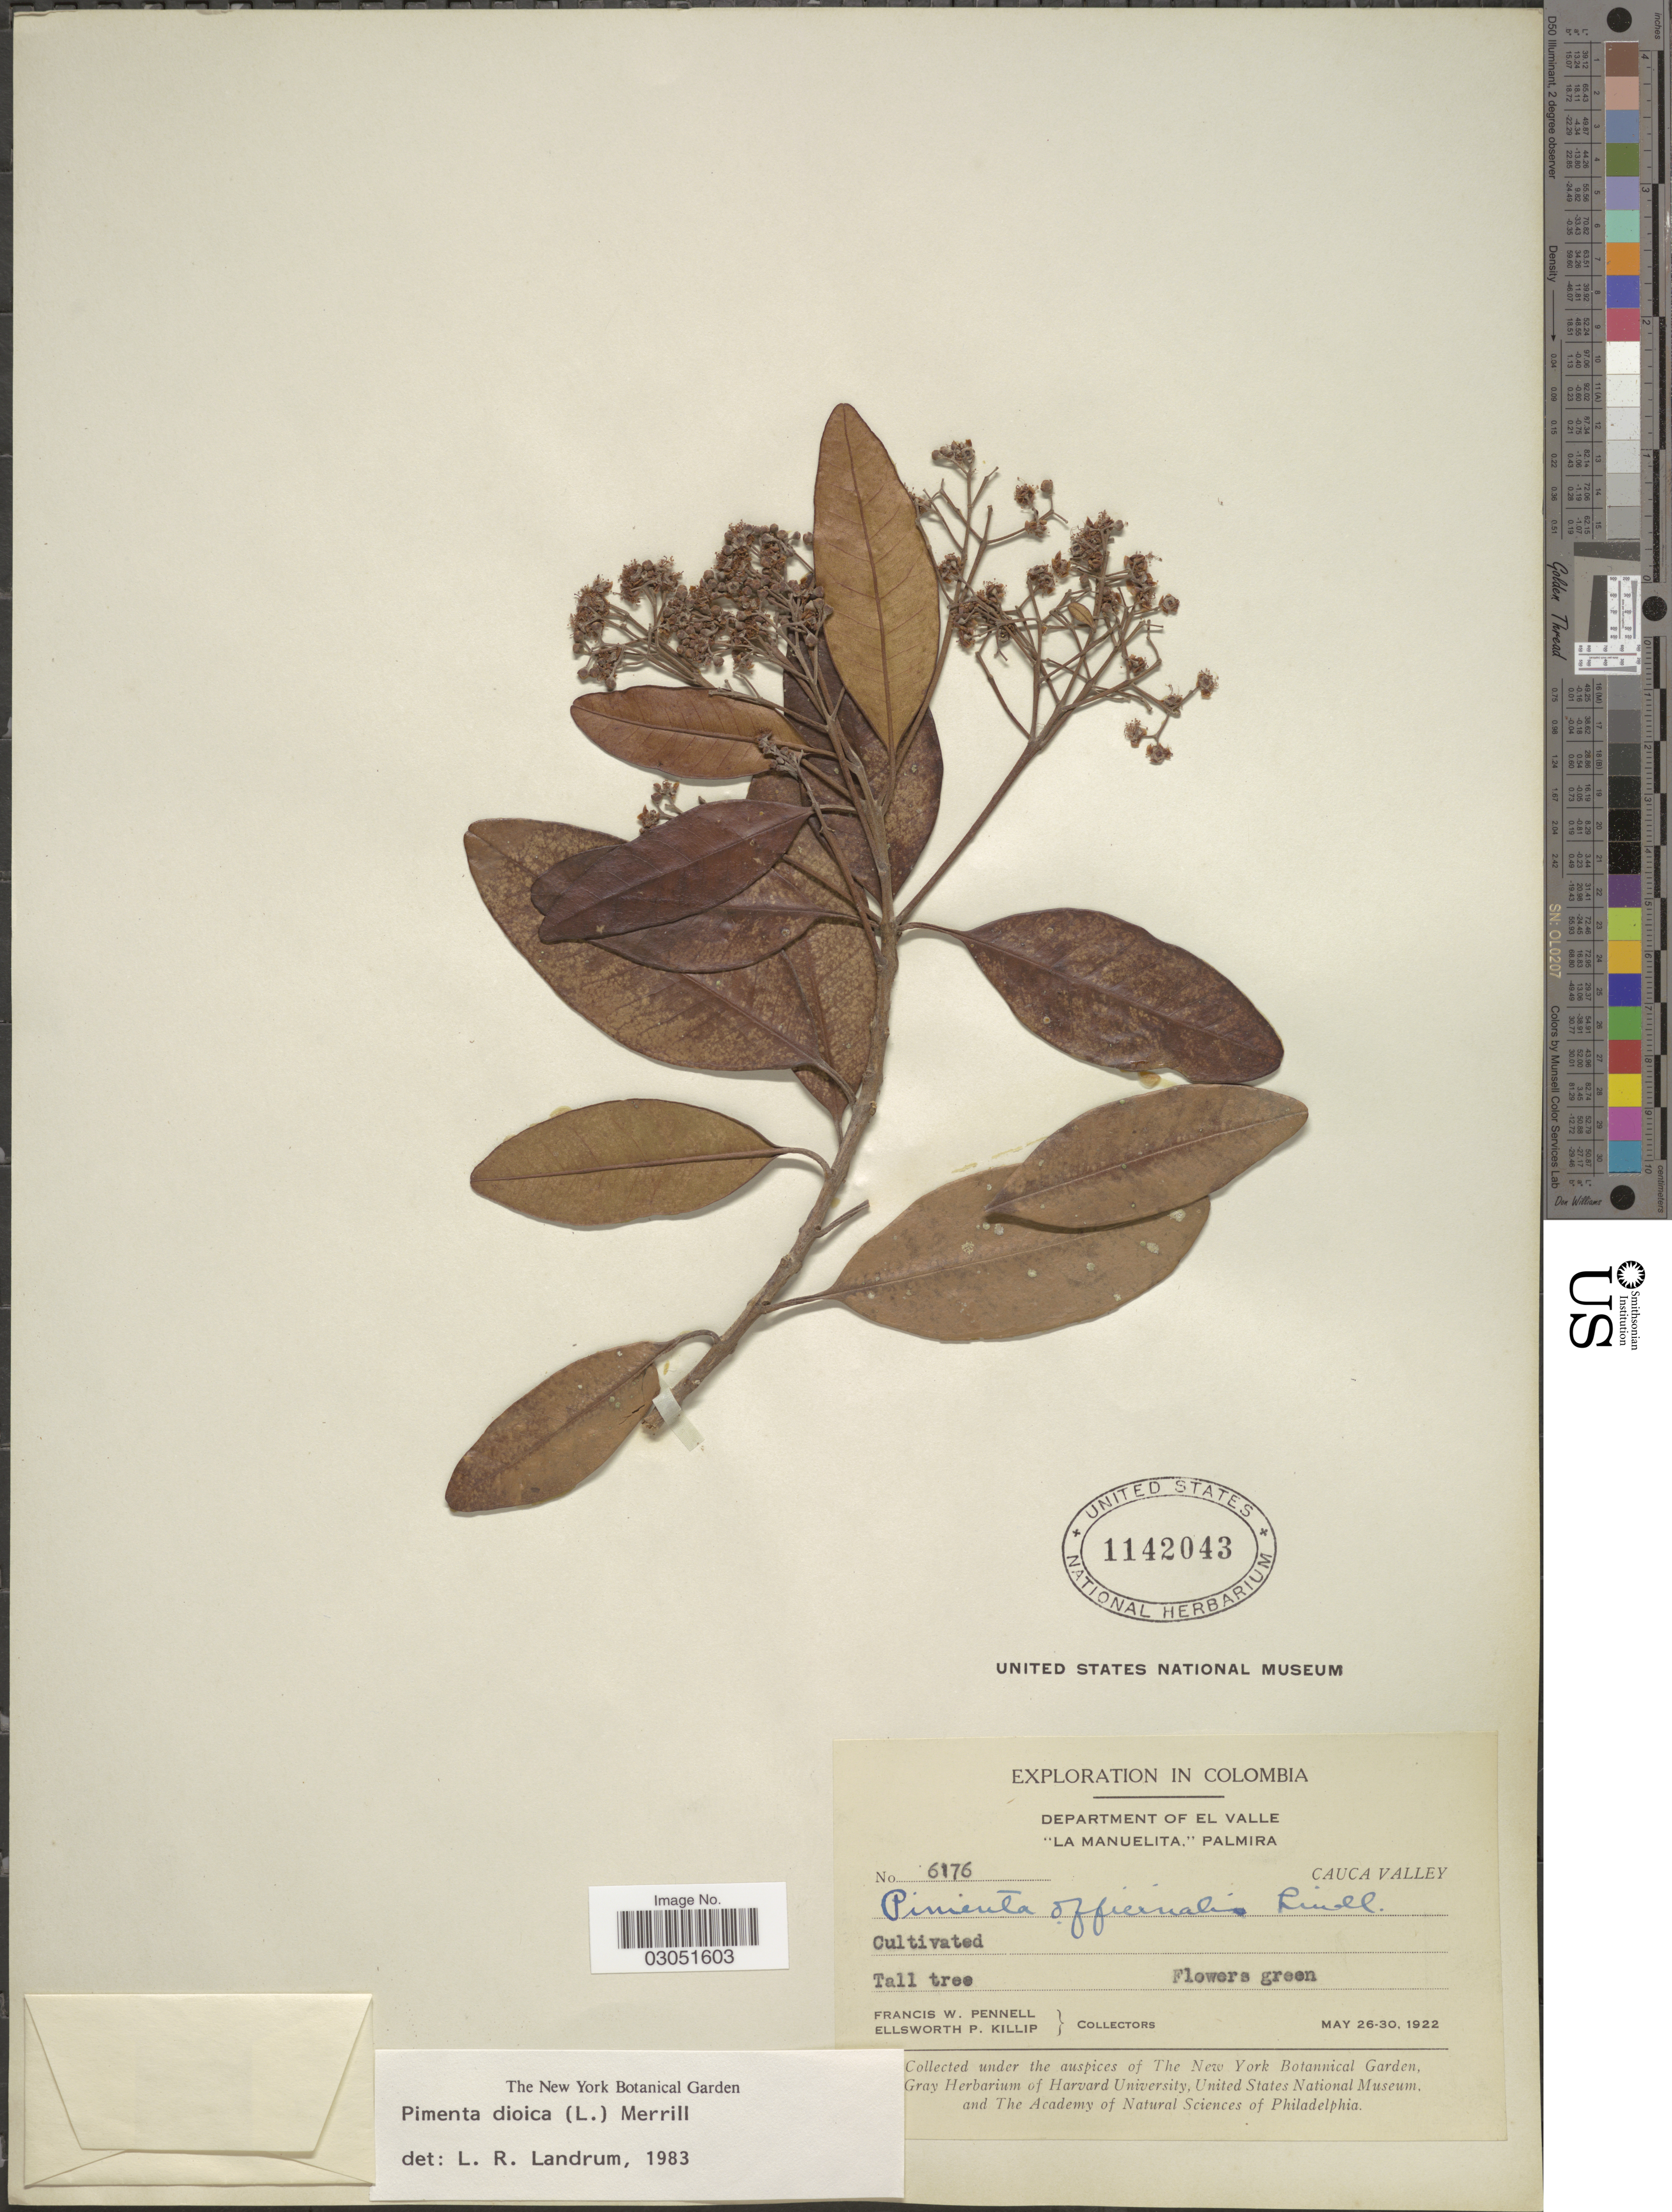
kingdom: Plantae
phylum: Tracheophyta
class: Magnoliopsida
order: Myrtales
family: Myrtaceae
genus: Pimenta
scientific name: Pimenta dioica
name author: (L.) Merr.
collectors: F. W. Pennell & E. P. Killip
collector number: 6176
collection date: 1922-05-26/1922-05-30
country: Colombia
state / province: Valle del Cauca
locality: Department of El Valle, "La Manuelita," Palmira, Cauca Valley.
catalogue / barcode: US 1142043